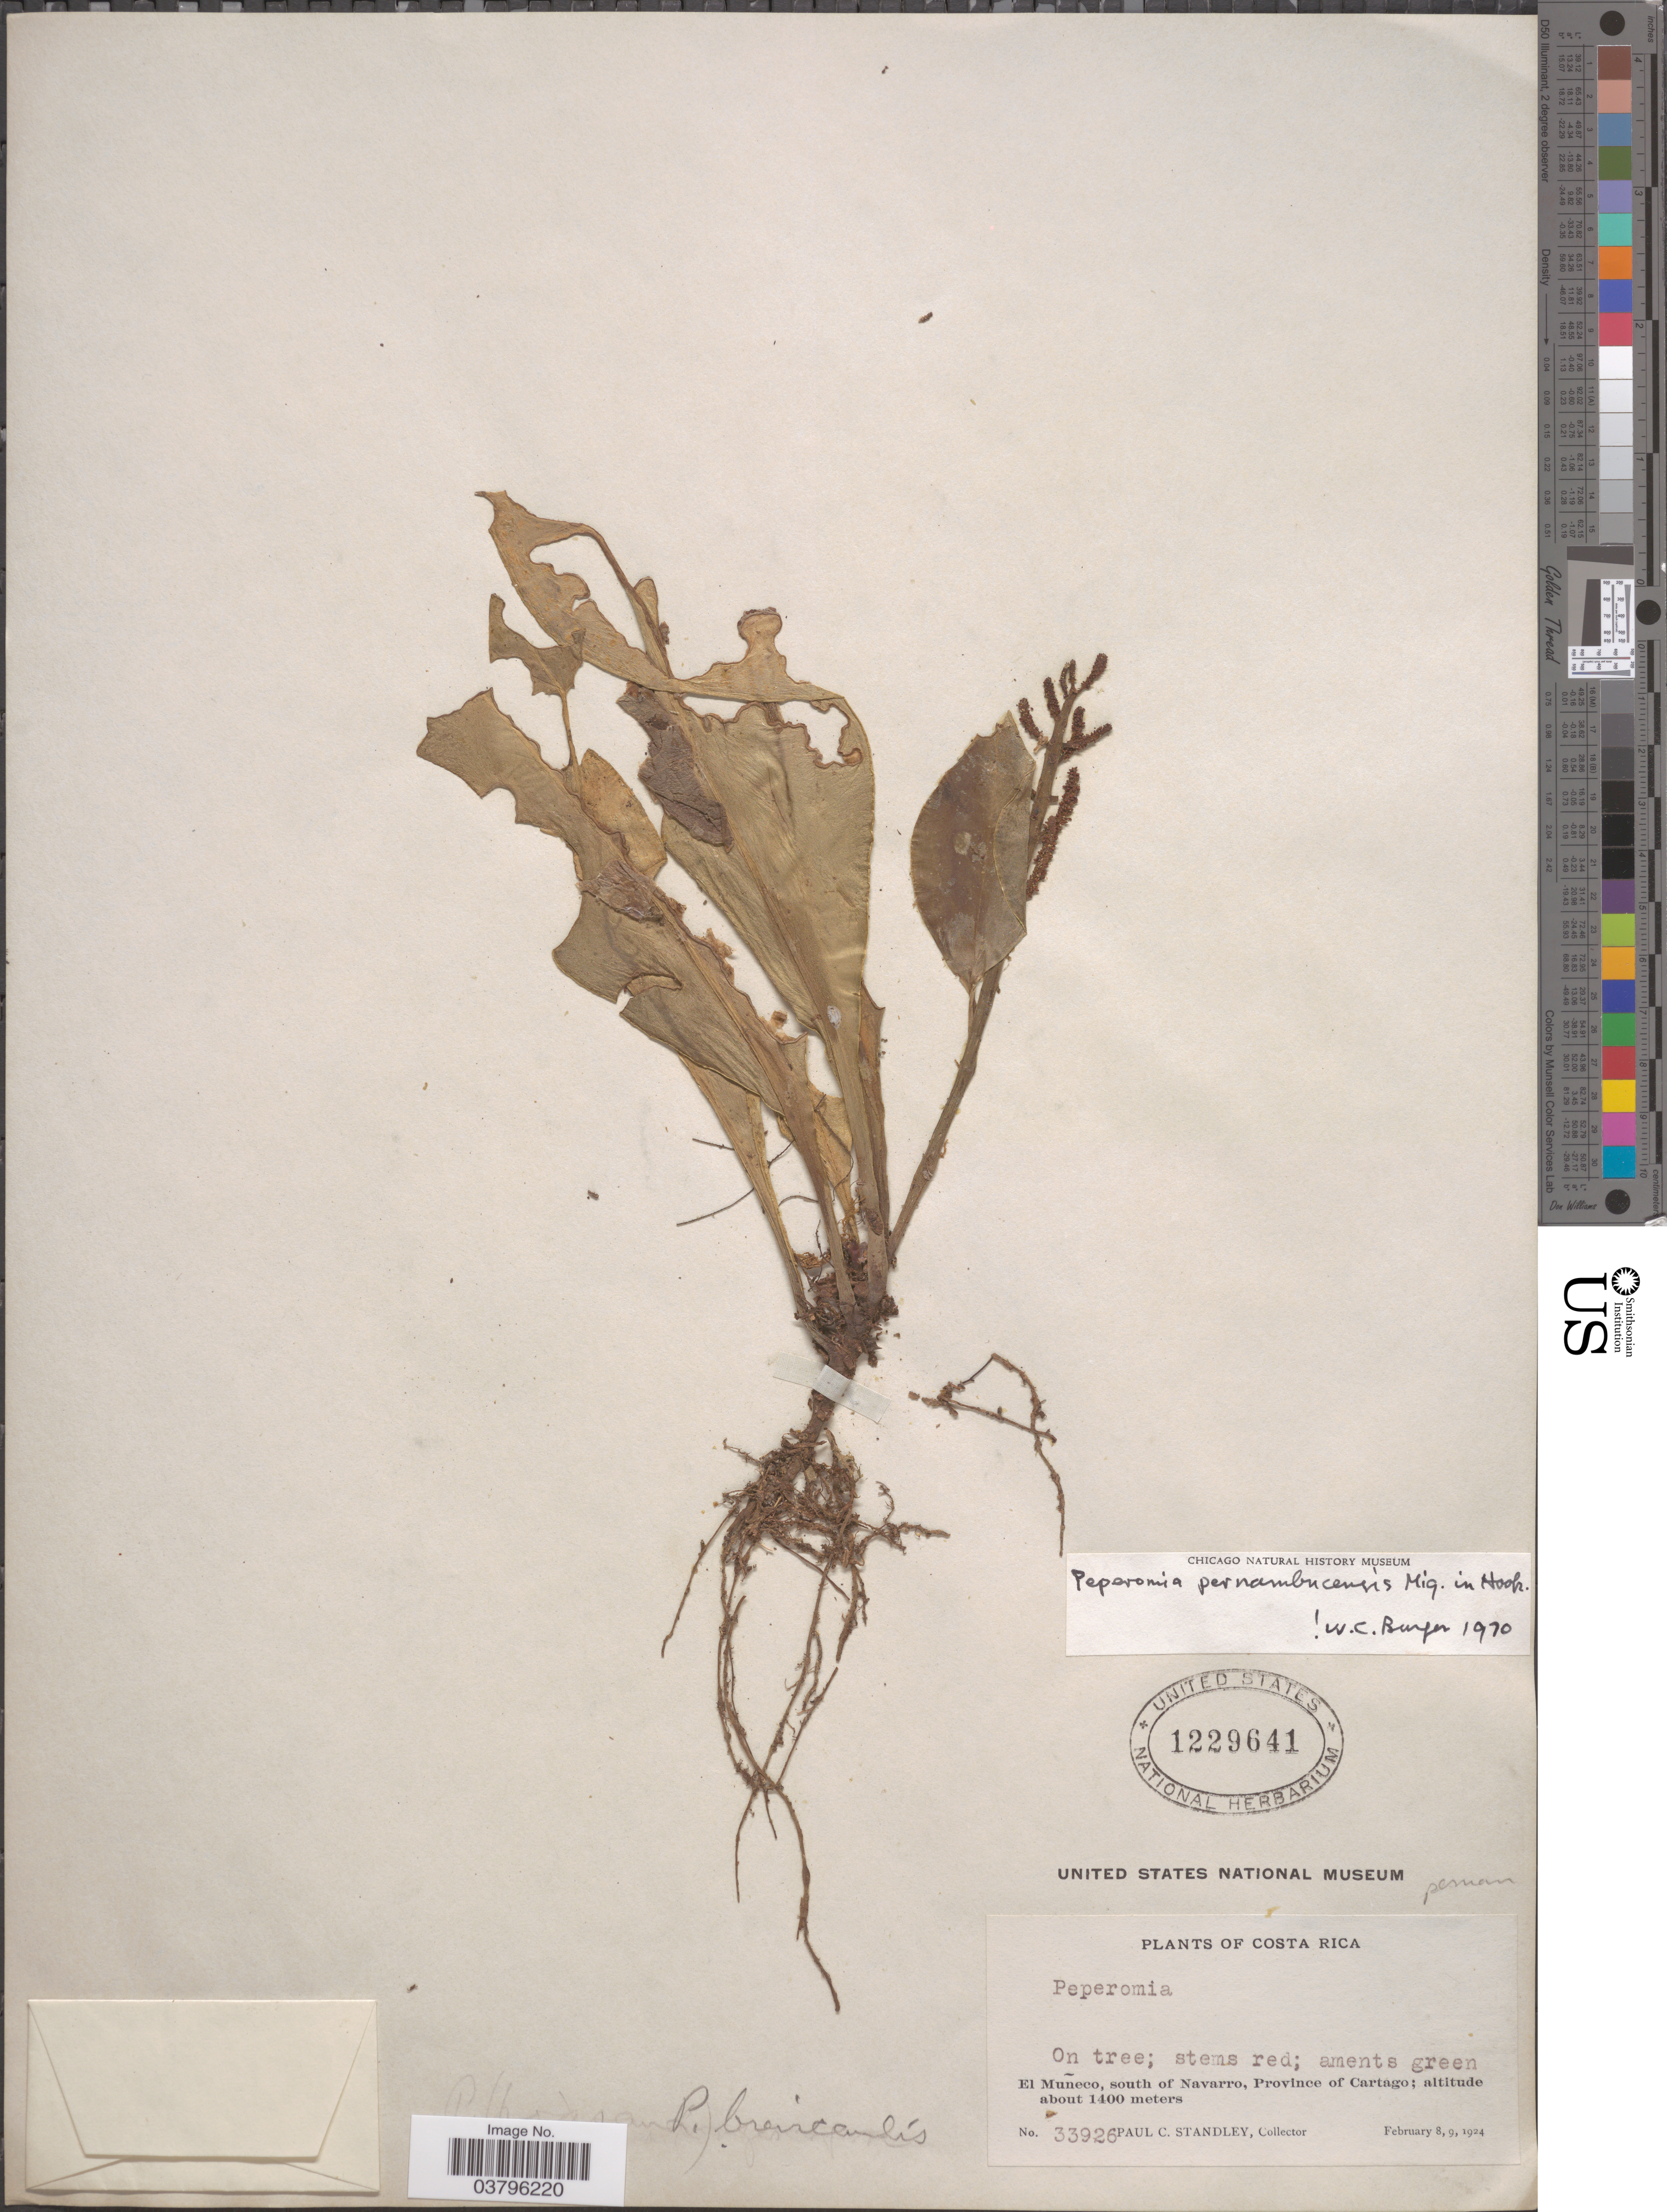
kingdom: Plantae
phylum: Tracheophyta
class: Magnoliopsida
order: Piperales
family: Piperaceae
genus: Peperomia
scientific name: Peperomia pernambucensis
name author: Miq.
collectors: P. C. Standley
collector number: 33926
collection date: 1924-02-08/1924-02-09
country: Costa Rica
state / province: Cartago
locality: El Muñeco, south of Navarro.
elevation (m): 1400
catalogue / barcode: US 1229641